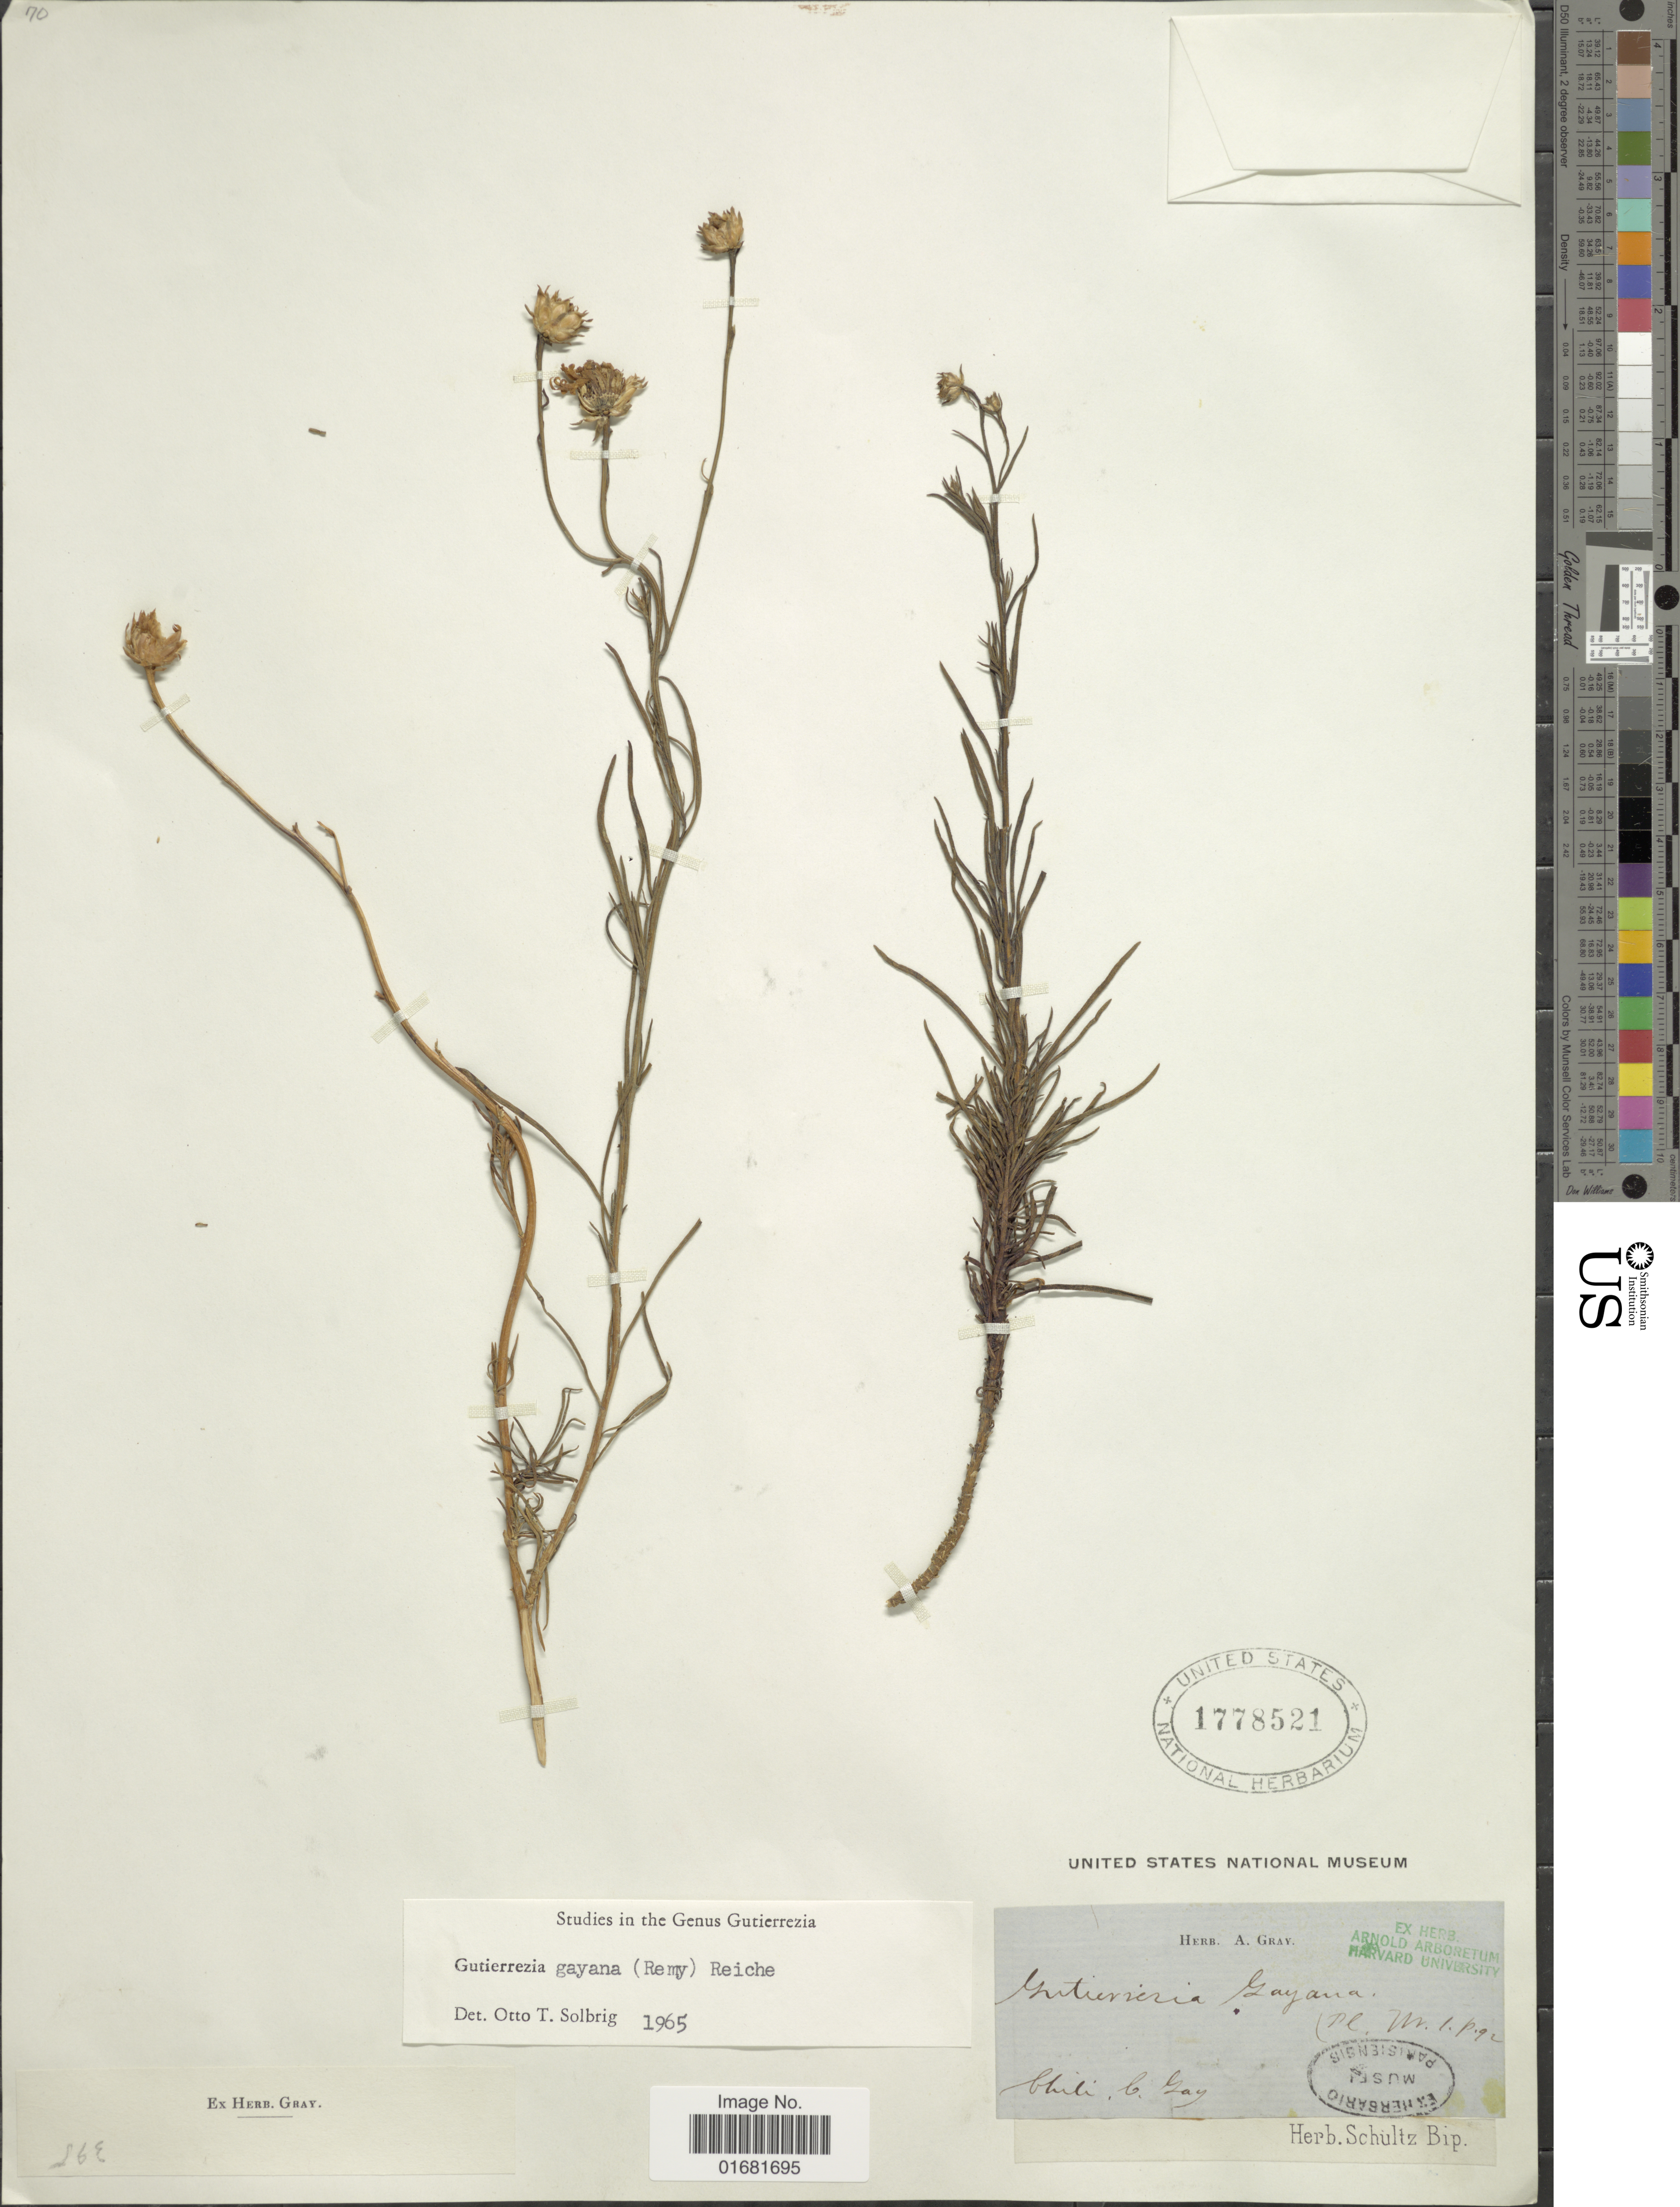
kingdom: Plantae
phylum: Tracheophyta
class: Magnoliopsida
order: Asterales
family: Asteraceae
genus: Gutierrezia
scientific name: Gutierrezia gayana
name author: Reiche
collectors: C. Gay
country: Chile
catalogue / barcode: US 1778521